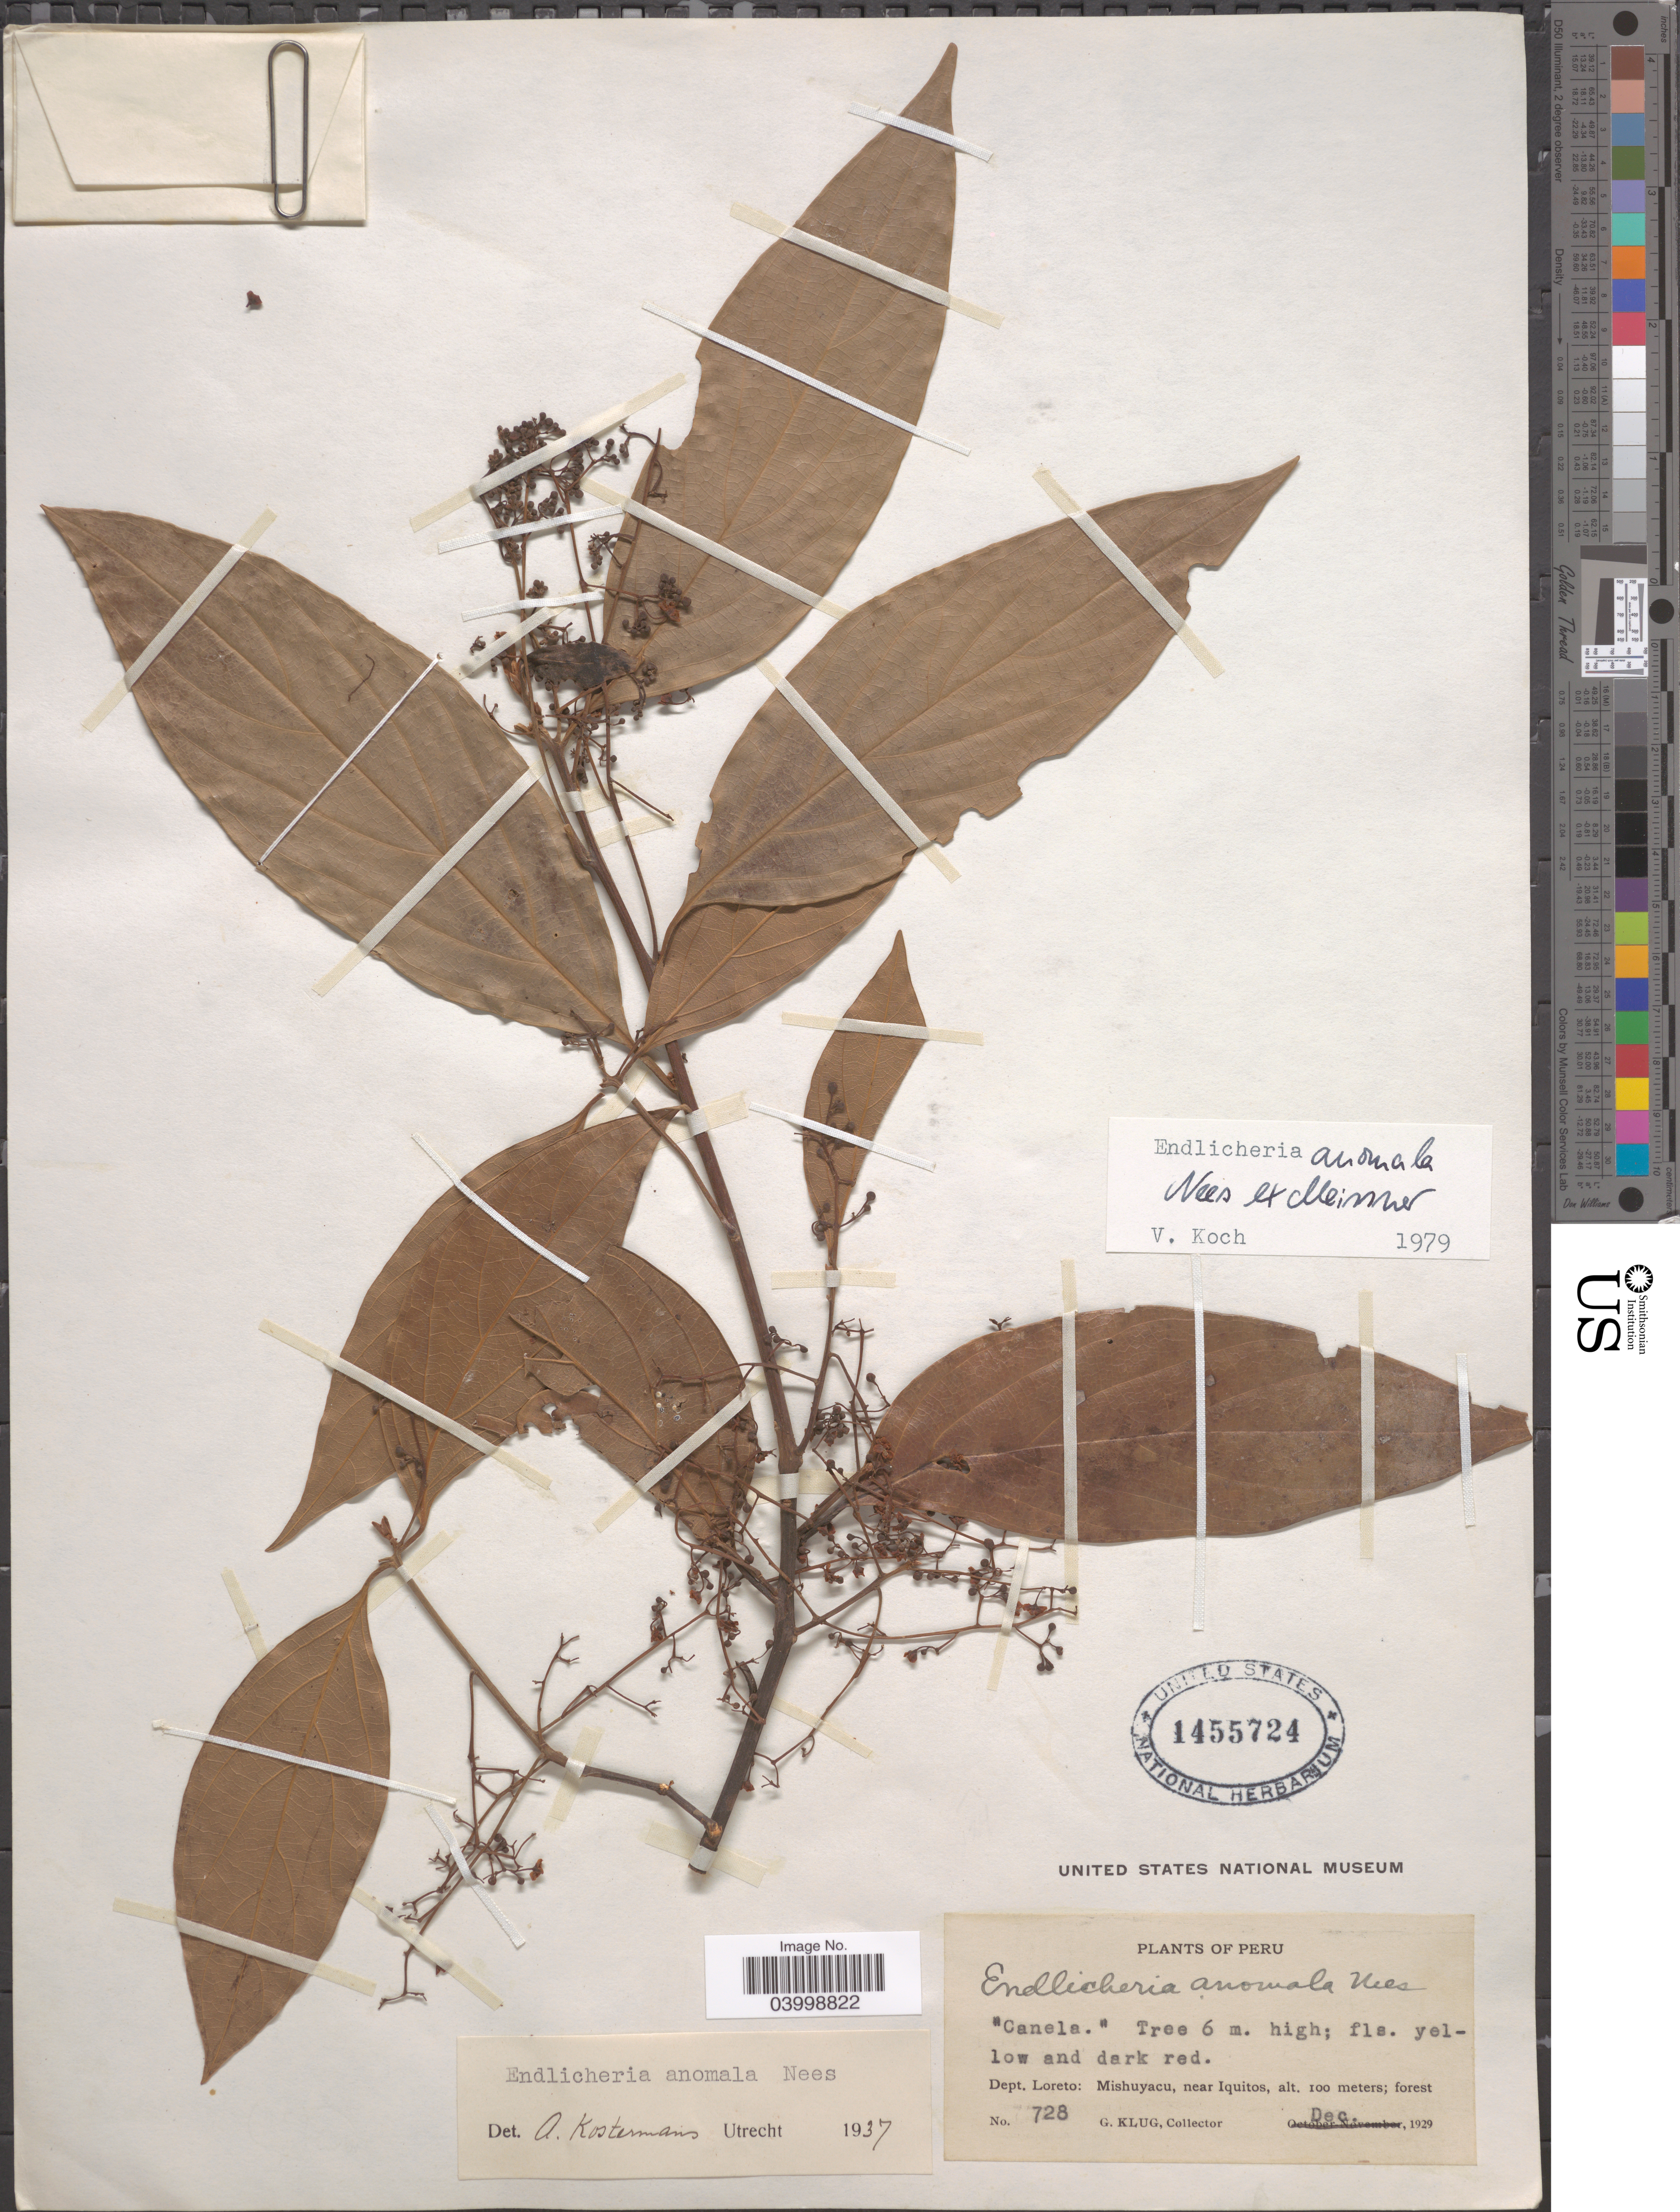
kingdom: Plantae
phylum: Tracheophyta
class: Magnoliopsida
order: Laurales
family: Lauraceae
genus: Endlicheria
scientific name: Endlicheria anomala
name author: Nees ex Meisn.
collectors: G. Klug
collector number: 728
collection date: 1929-12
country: Peru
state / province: Loreto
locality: Dept. Loreto: Mishuyacu, near Iquitos.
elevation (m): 100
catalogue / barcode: US 1455724